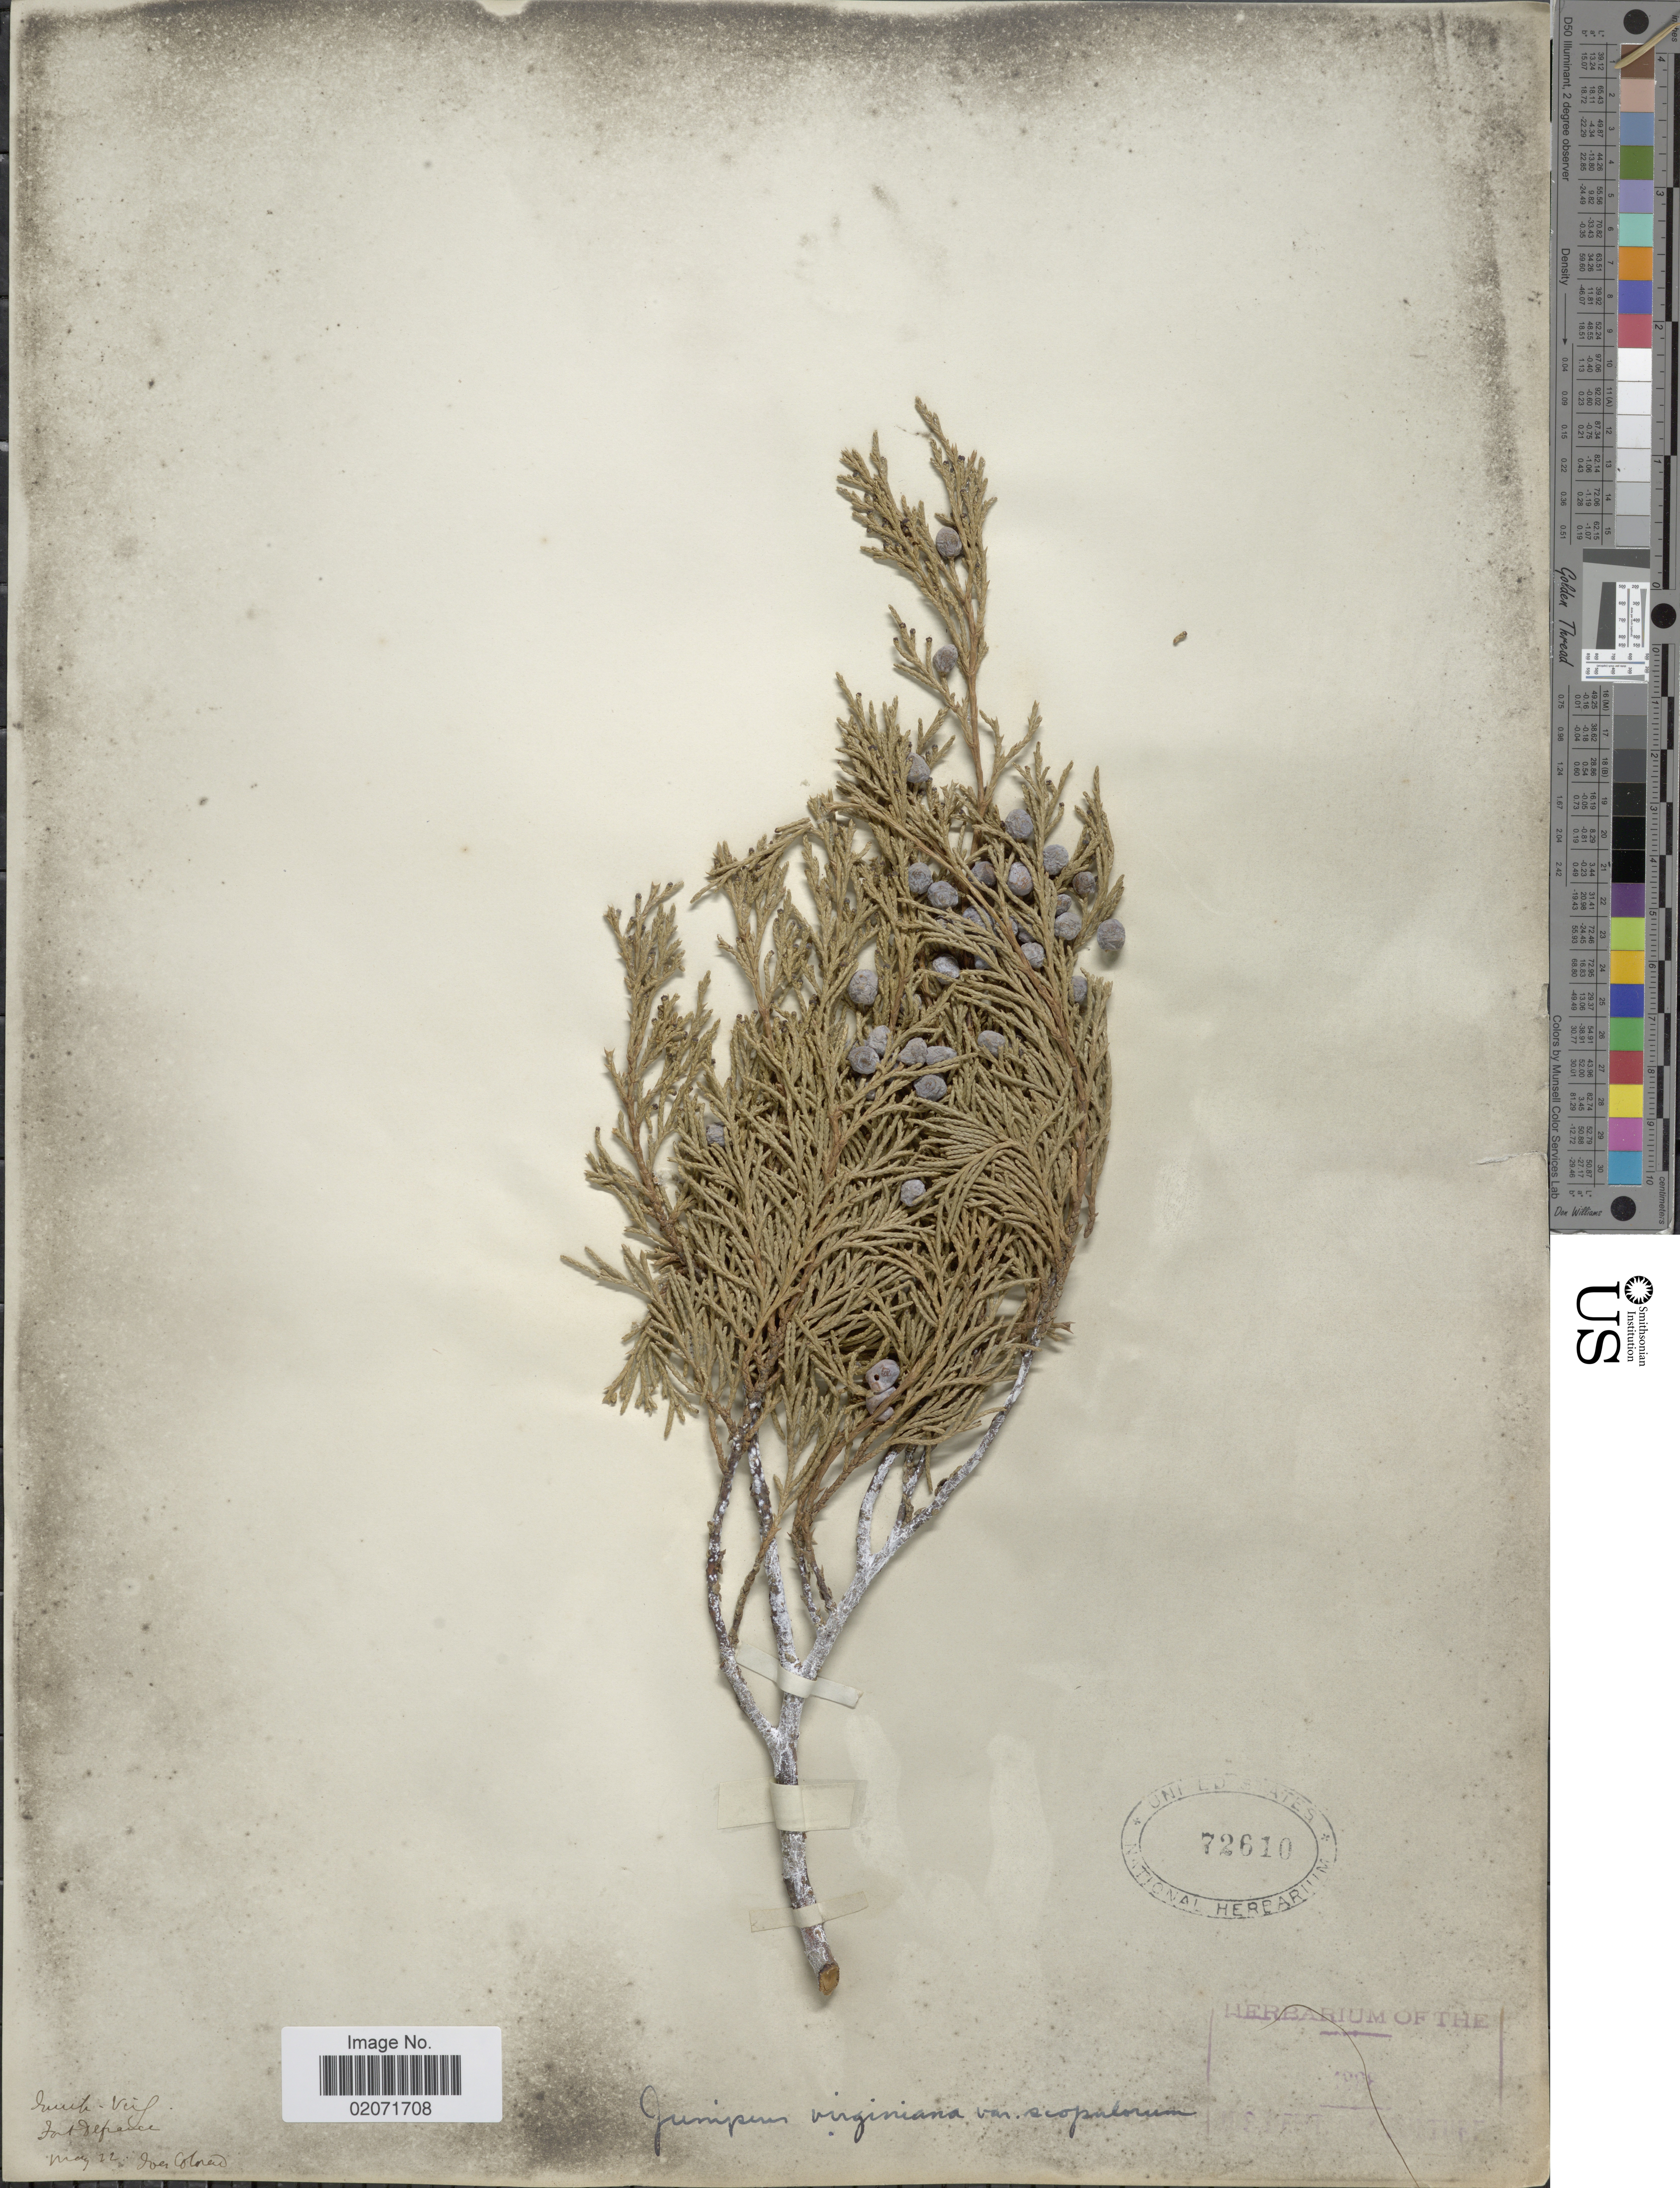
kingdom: Plantae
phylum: Tracheophyta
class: Pinopsida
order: Pinales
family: Cupressaceae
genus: Juniperus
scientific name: Juniperus scopulorum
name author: Sarg.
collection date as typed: Transcribed d/m/y: /5/22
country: United States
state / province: Colorado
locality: Fort Defiance.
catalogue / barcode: US 72610